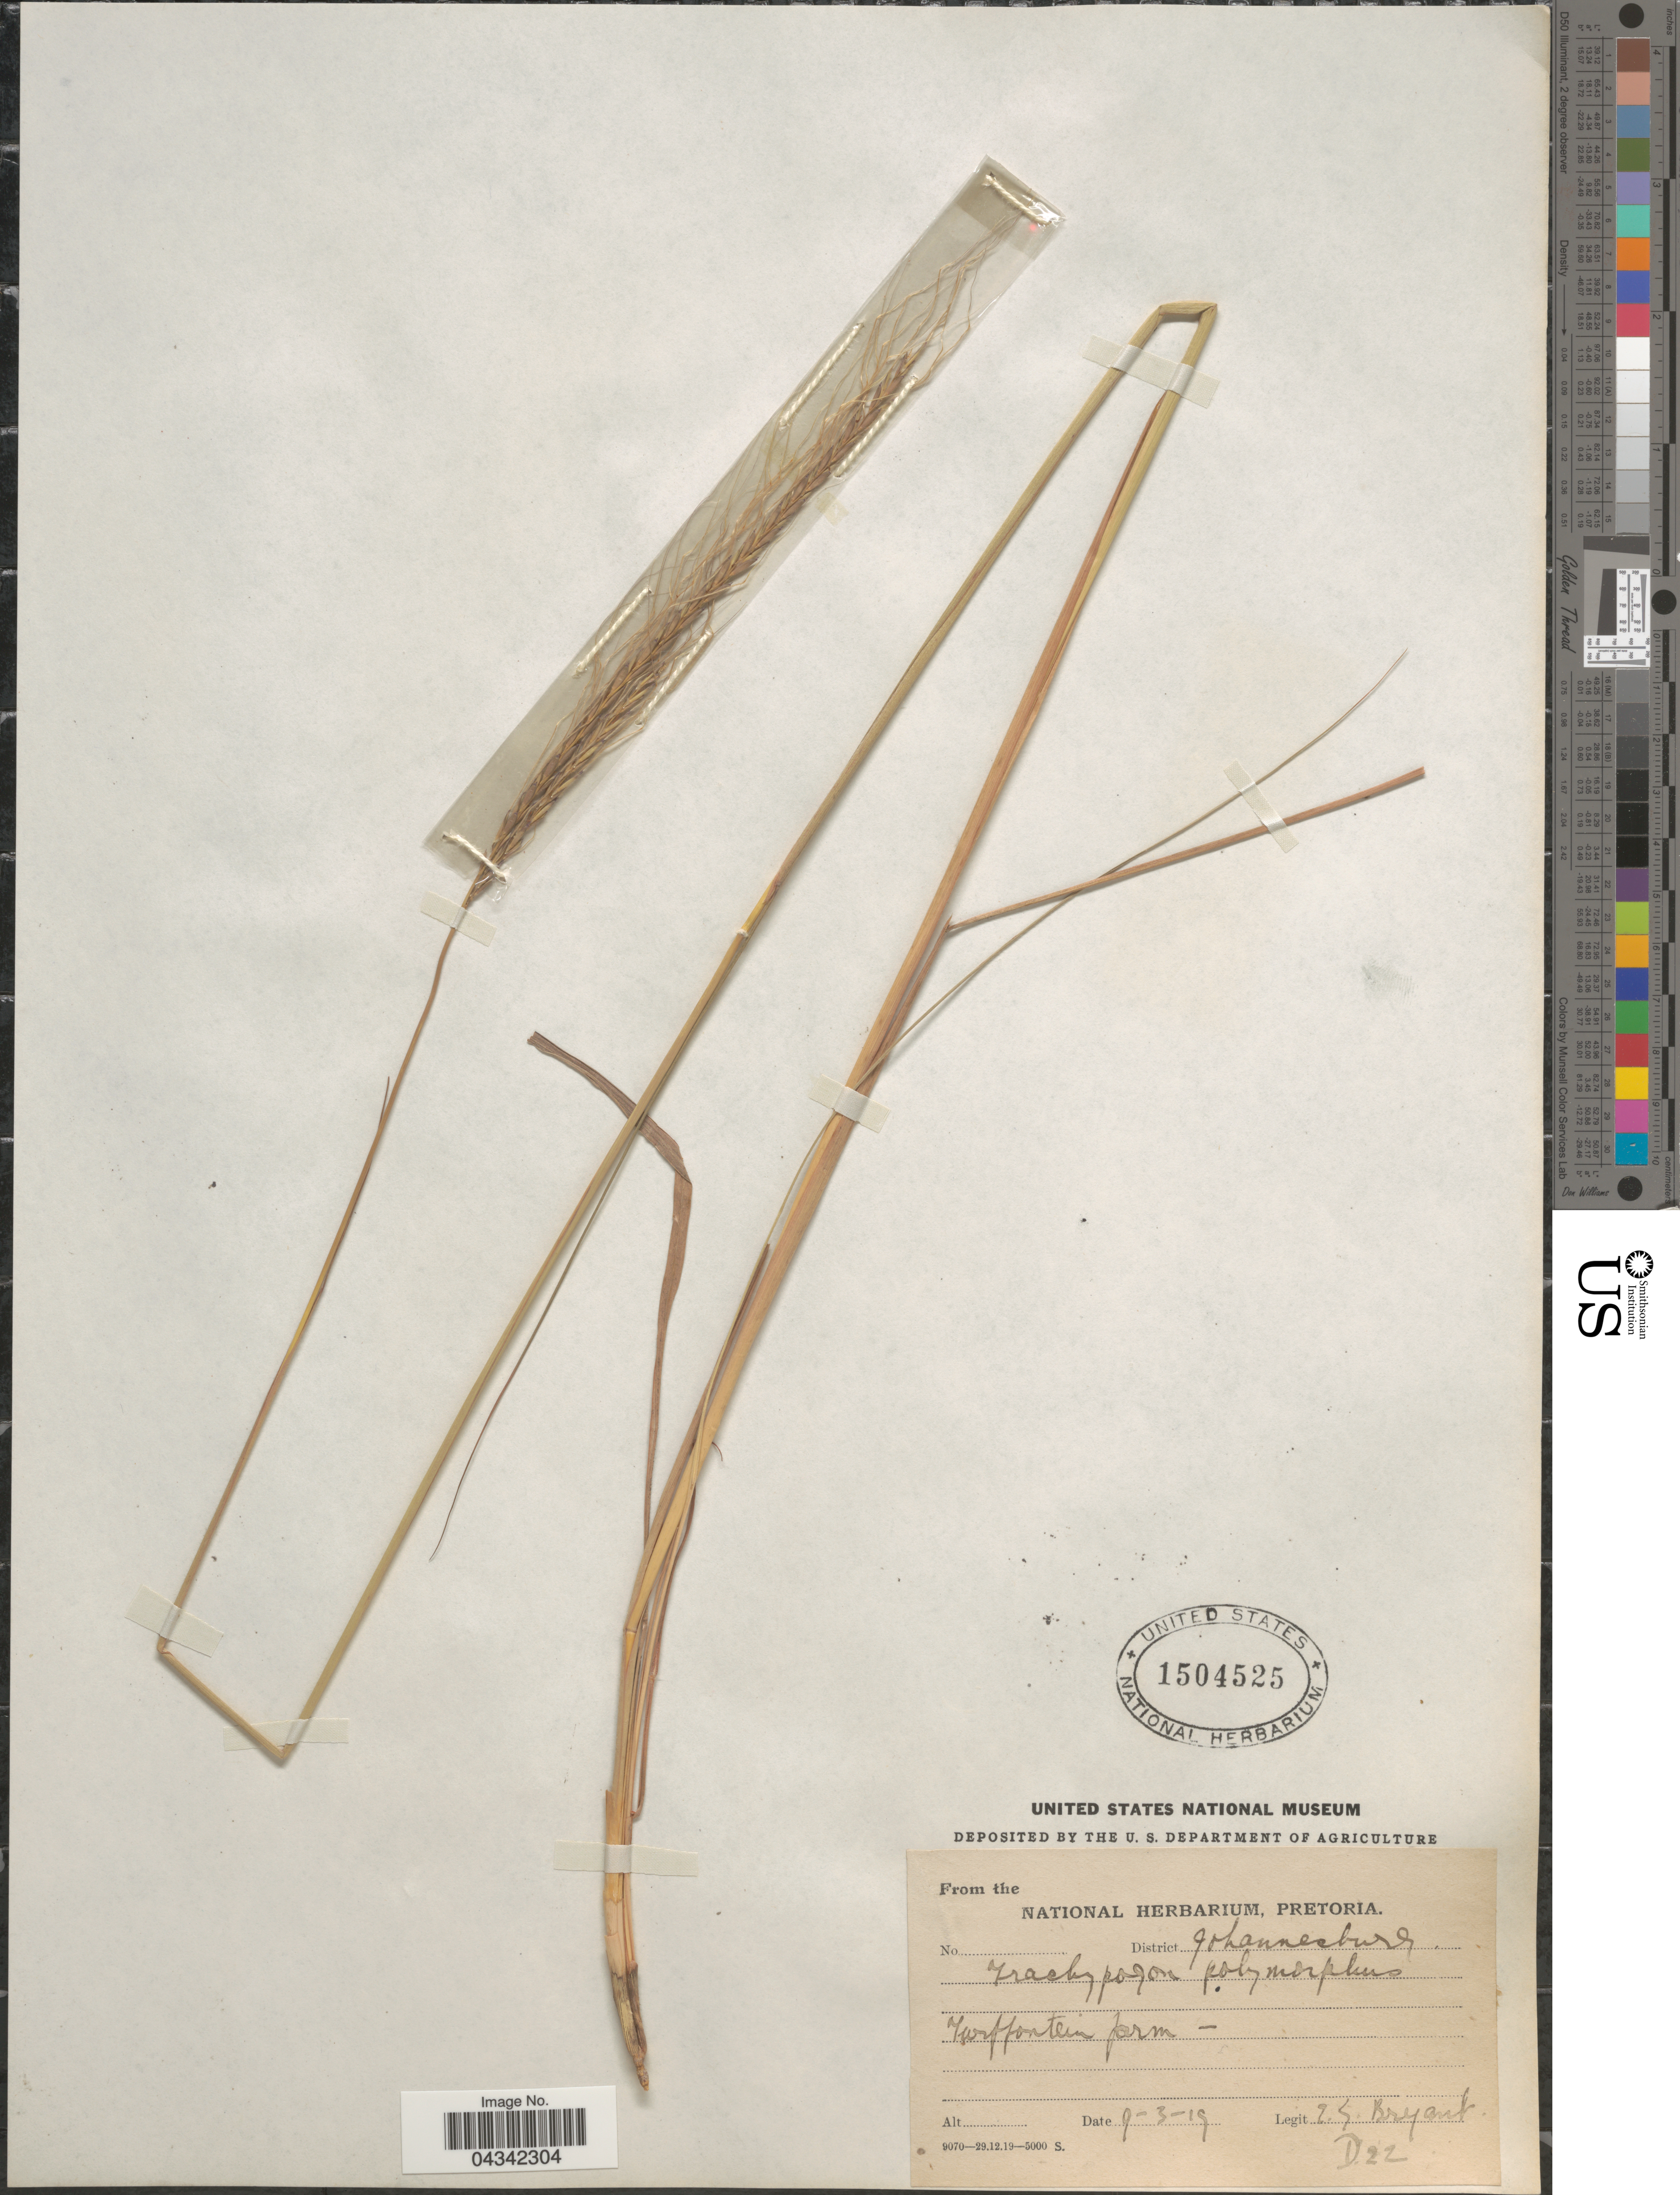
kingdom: Plantae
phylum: Tracheophyta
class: Liliopsida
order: Poales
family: Poaceae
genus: Trachypogon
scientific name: Trachypogon spicatus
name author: (L. f.) Kuntze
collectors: E. Bryant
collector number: D22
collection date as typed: Transcribed d/m/y: 9/3/19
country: South Africa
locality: District Johannesburg. Turffontein farm.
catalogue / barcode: US 1504525